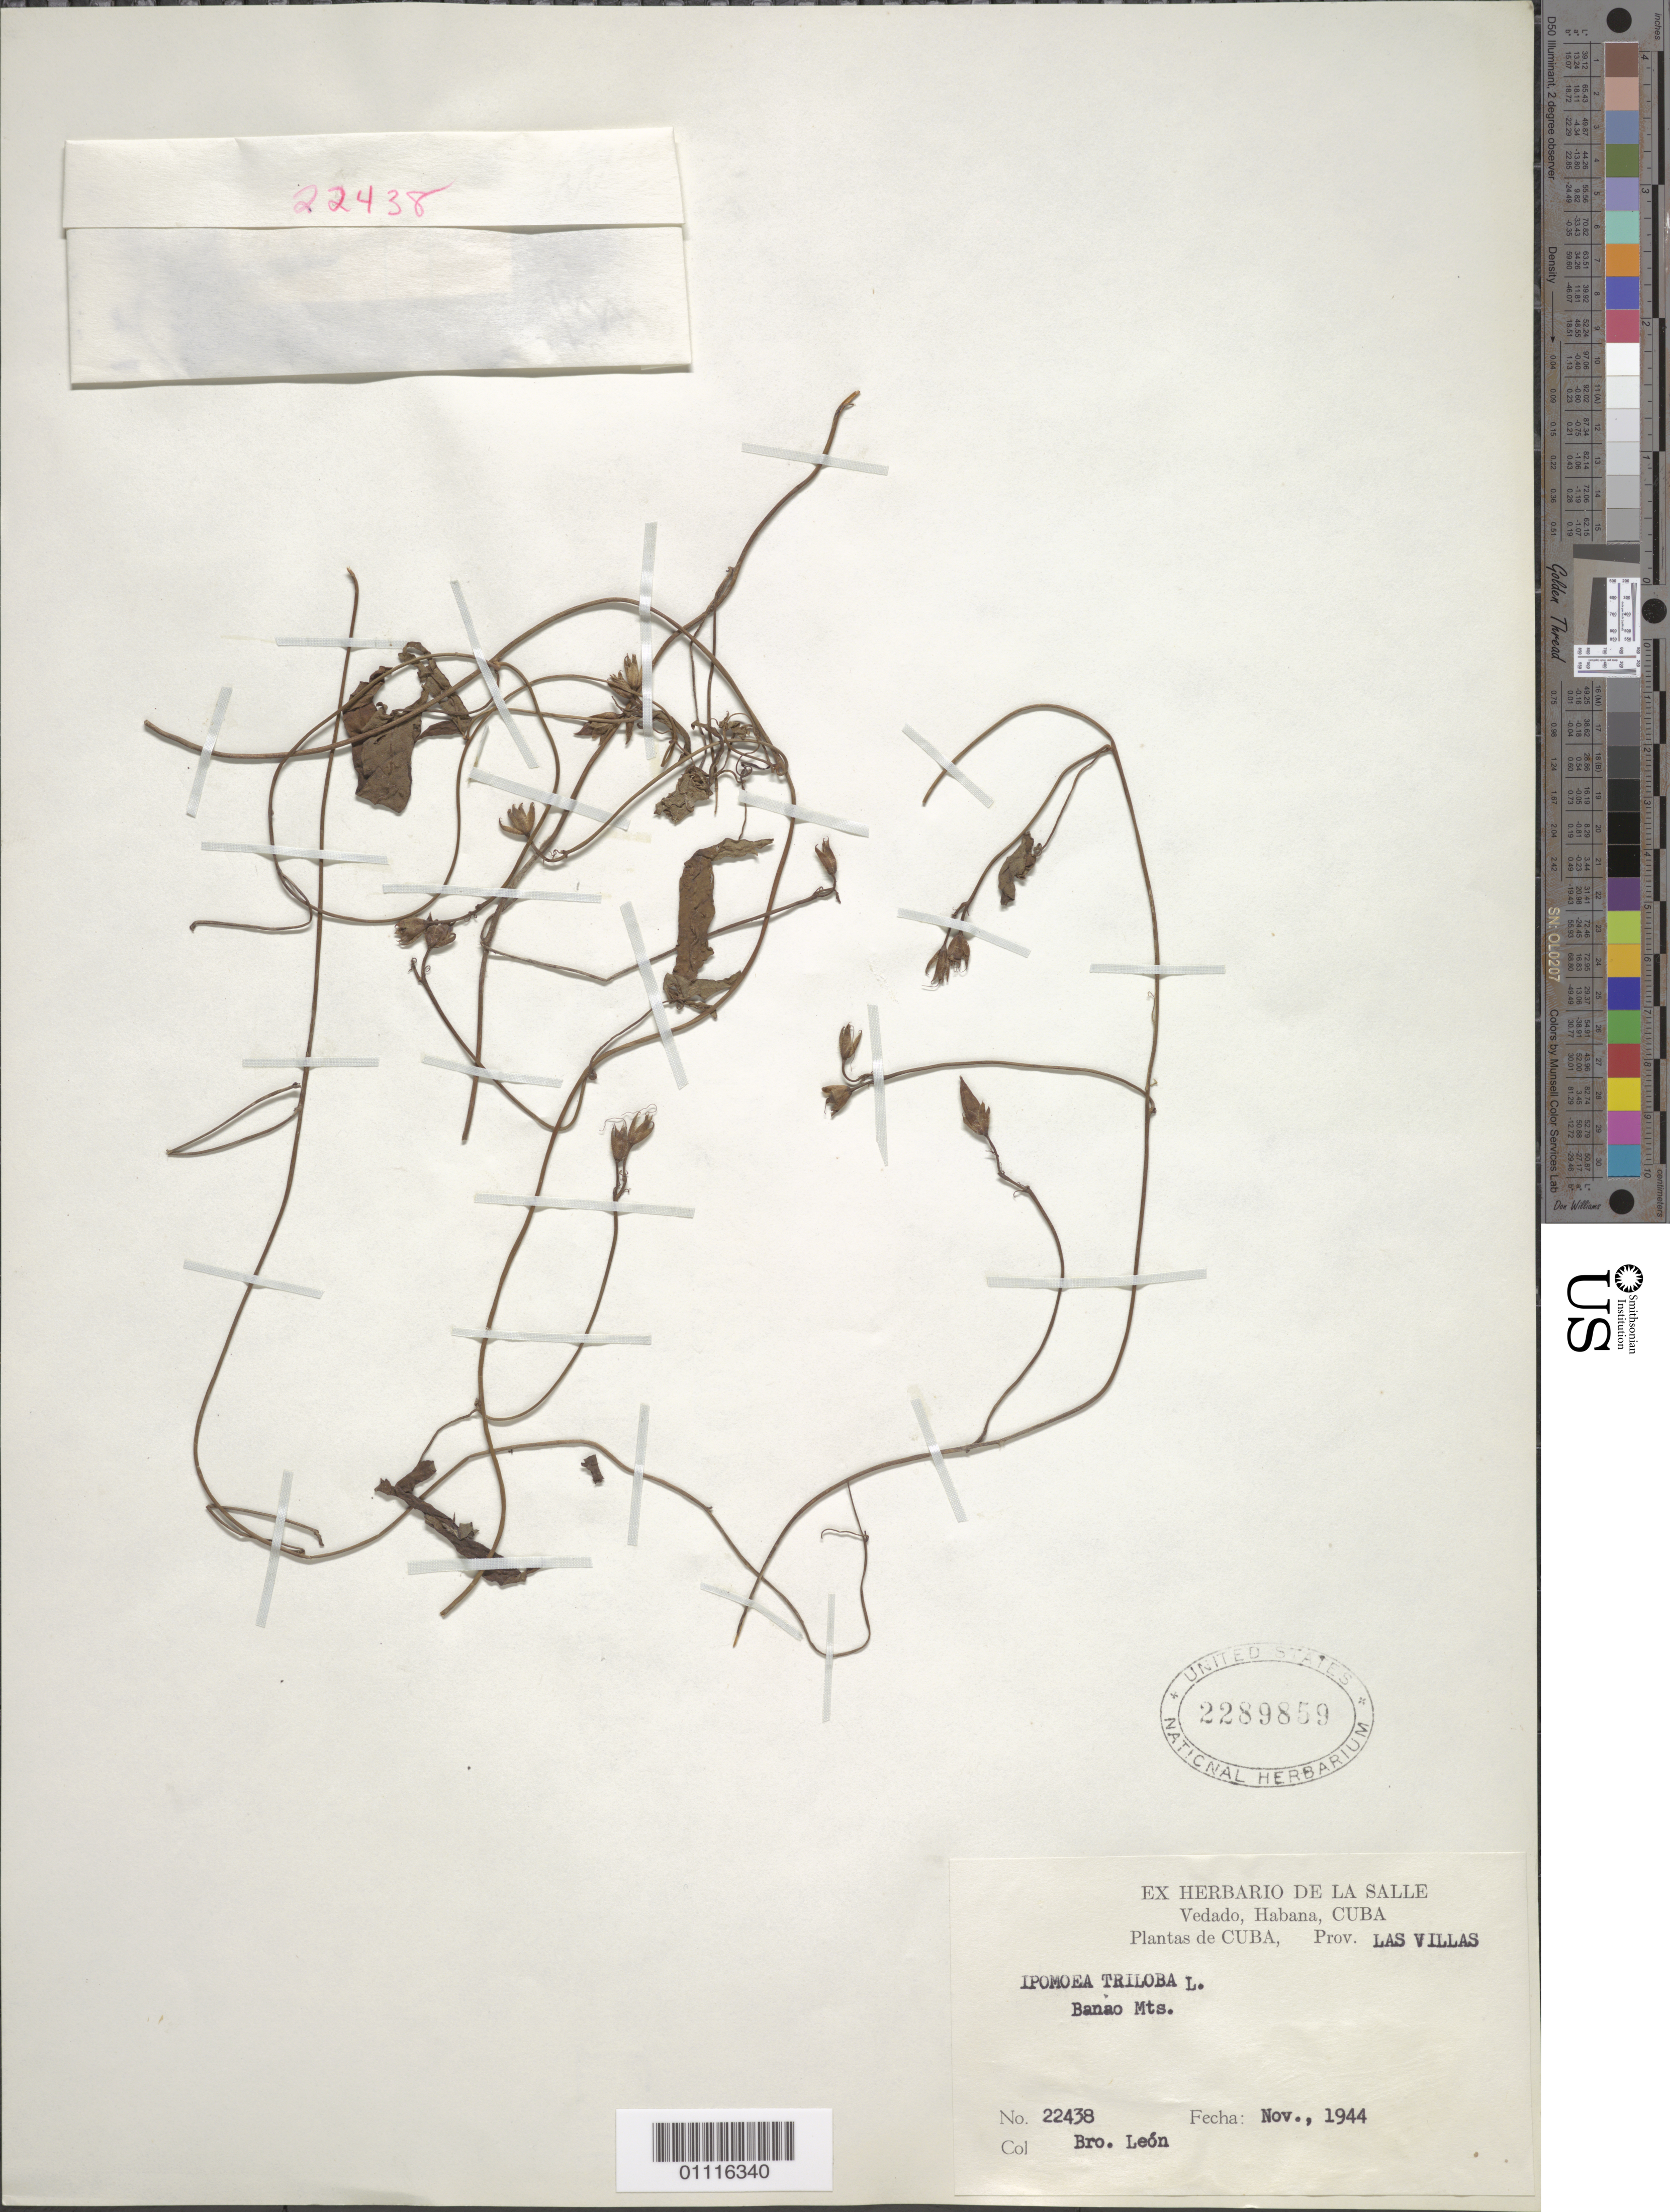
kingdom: Plantae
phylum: Tracheophyta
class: Magnoliopsida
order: Solanales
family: Convolvulaceae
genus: Ipomoea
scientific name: Ipomoea triloba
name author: L.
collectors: Bro. León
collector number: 22438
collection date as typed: Nov 1944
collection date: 1944-11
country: Cuba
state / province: Sancti Spiritus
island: Cuba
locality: Banao Mts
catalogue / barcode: US 2289859